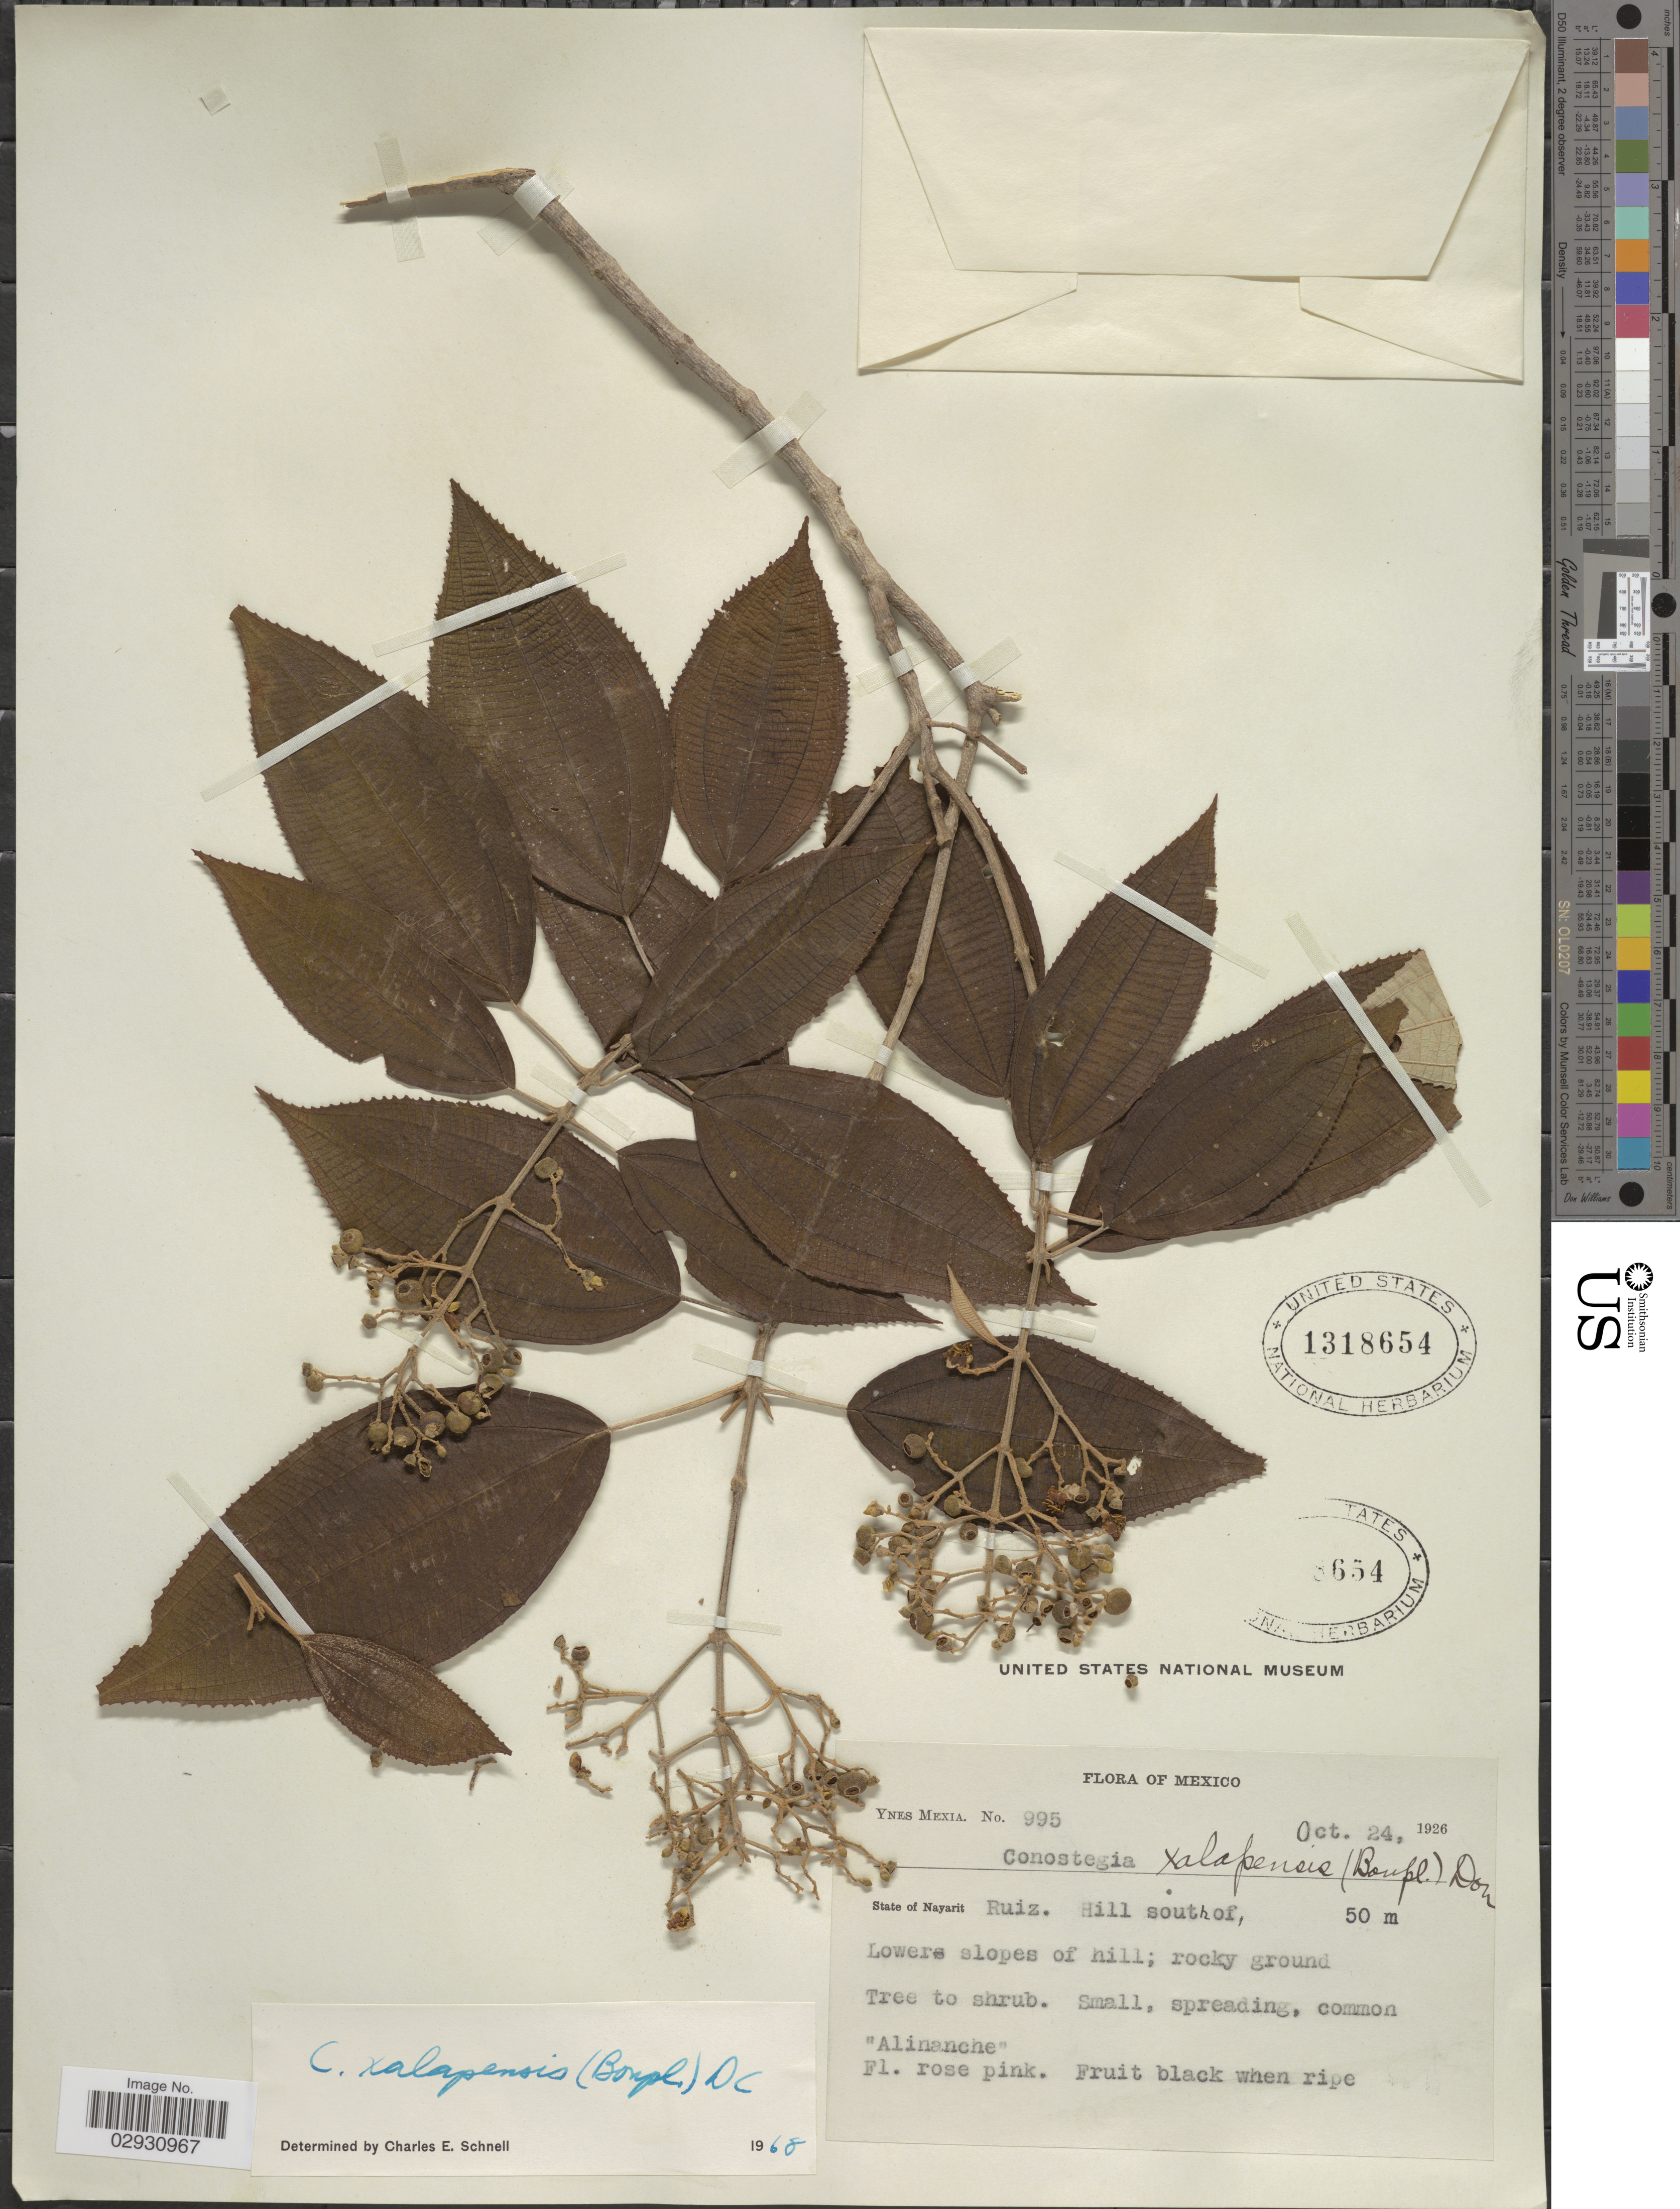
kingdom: Plantae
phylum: Tracheophyta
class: Magnoliopsida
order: Myrtales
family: Melastomataceae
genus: Conostegia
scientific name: Conostegia quadrangularis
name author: Schltdl. ex Steud.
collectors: Y. Mexia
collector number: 995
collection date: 1926-10-24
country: Mexico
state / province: Nayarit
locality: Ruiz. Hill south of Lower slopes of hill.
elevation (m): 50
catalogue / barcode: US 1318654